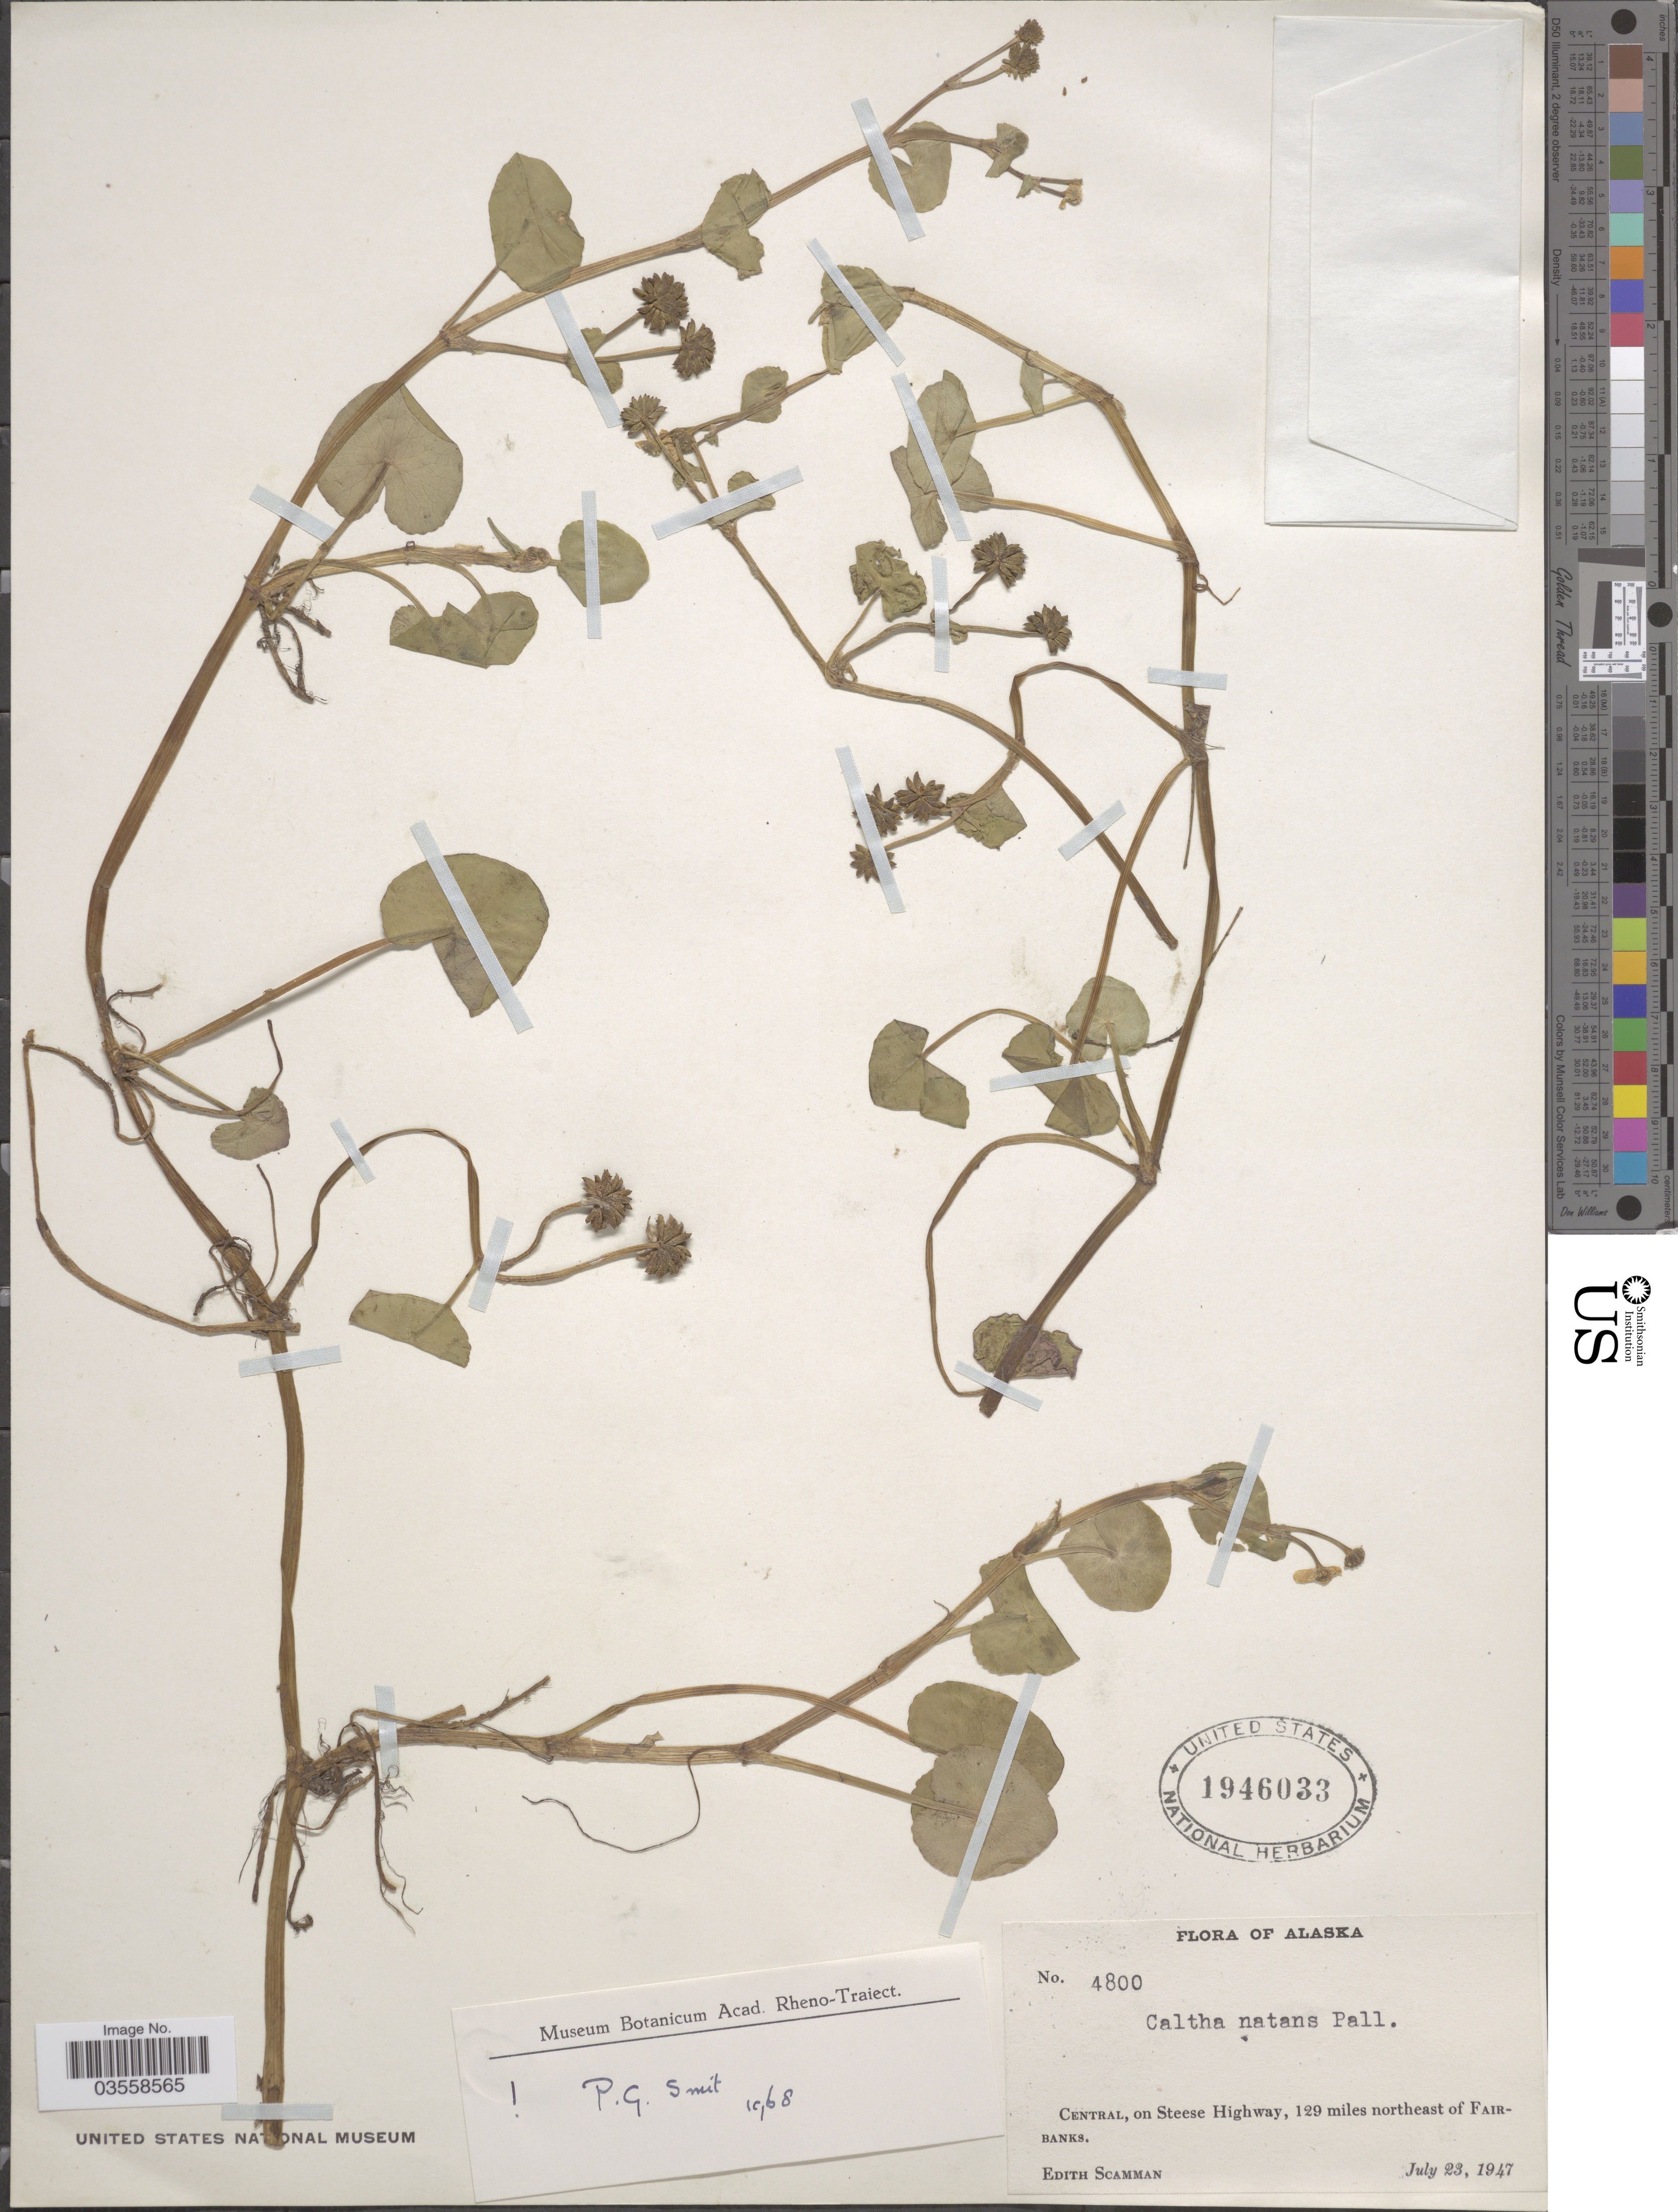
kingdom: Plantae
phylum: Tracheophyta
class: Magnoliopsida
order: Ranunculales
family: Ranunculaceae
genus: Caltha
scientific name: Caltha natans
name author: Pall.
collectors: E. Scamman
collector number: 4800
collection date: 1947-07-23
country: United States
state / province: Alaska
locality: Central, on Steese Highway, 129 miles northeast of Fair-Banks.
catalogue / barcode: US 1946033